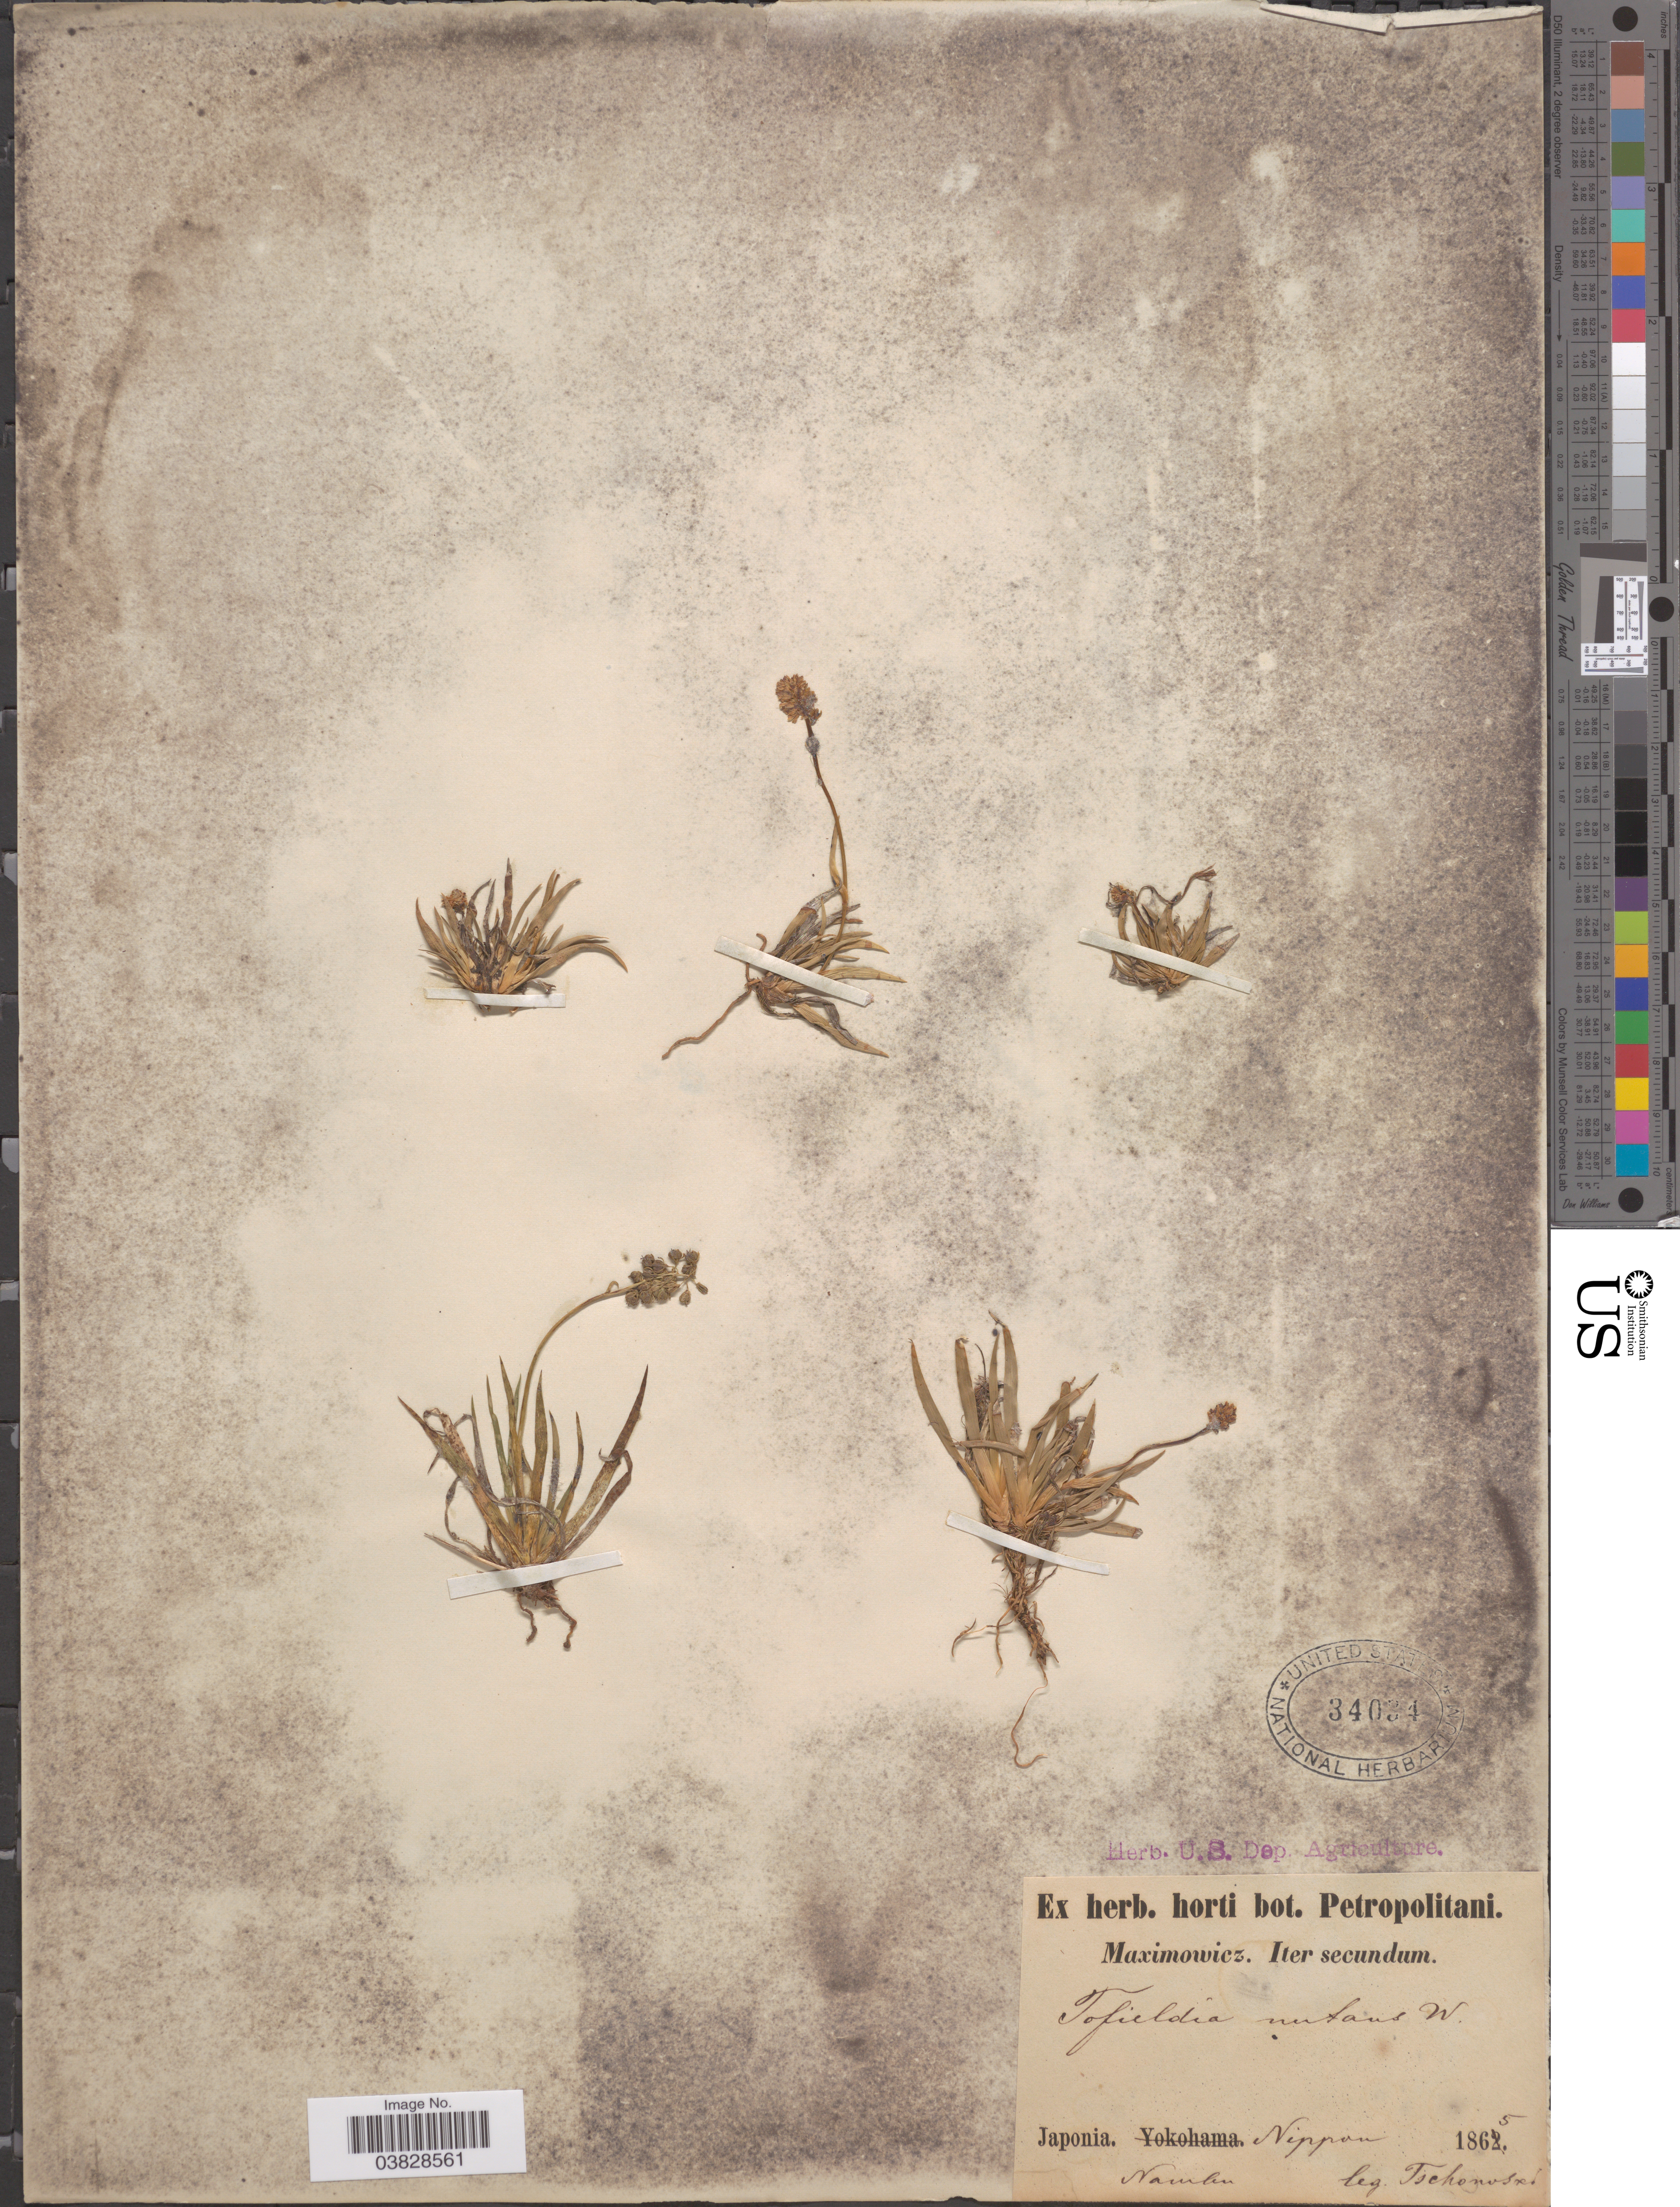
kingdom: Plantae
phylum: Tracheophyta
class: Liliopsida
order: Alismatales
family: Tofieldiaceae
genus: Tofieldia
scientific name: Tofieldia nutans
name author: Willd. ex Schult. f.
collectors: -. Tschonoski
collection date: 1865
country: Japan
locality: Nippon. Nambu.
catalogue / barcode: US 34034